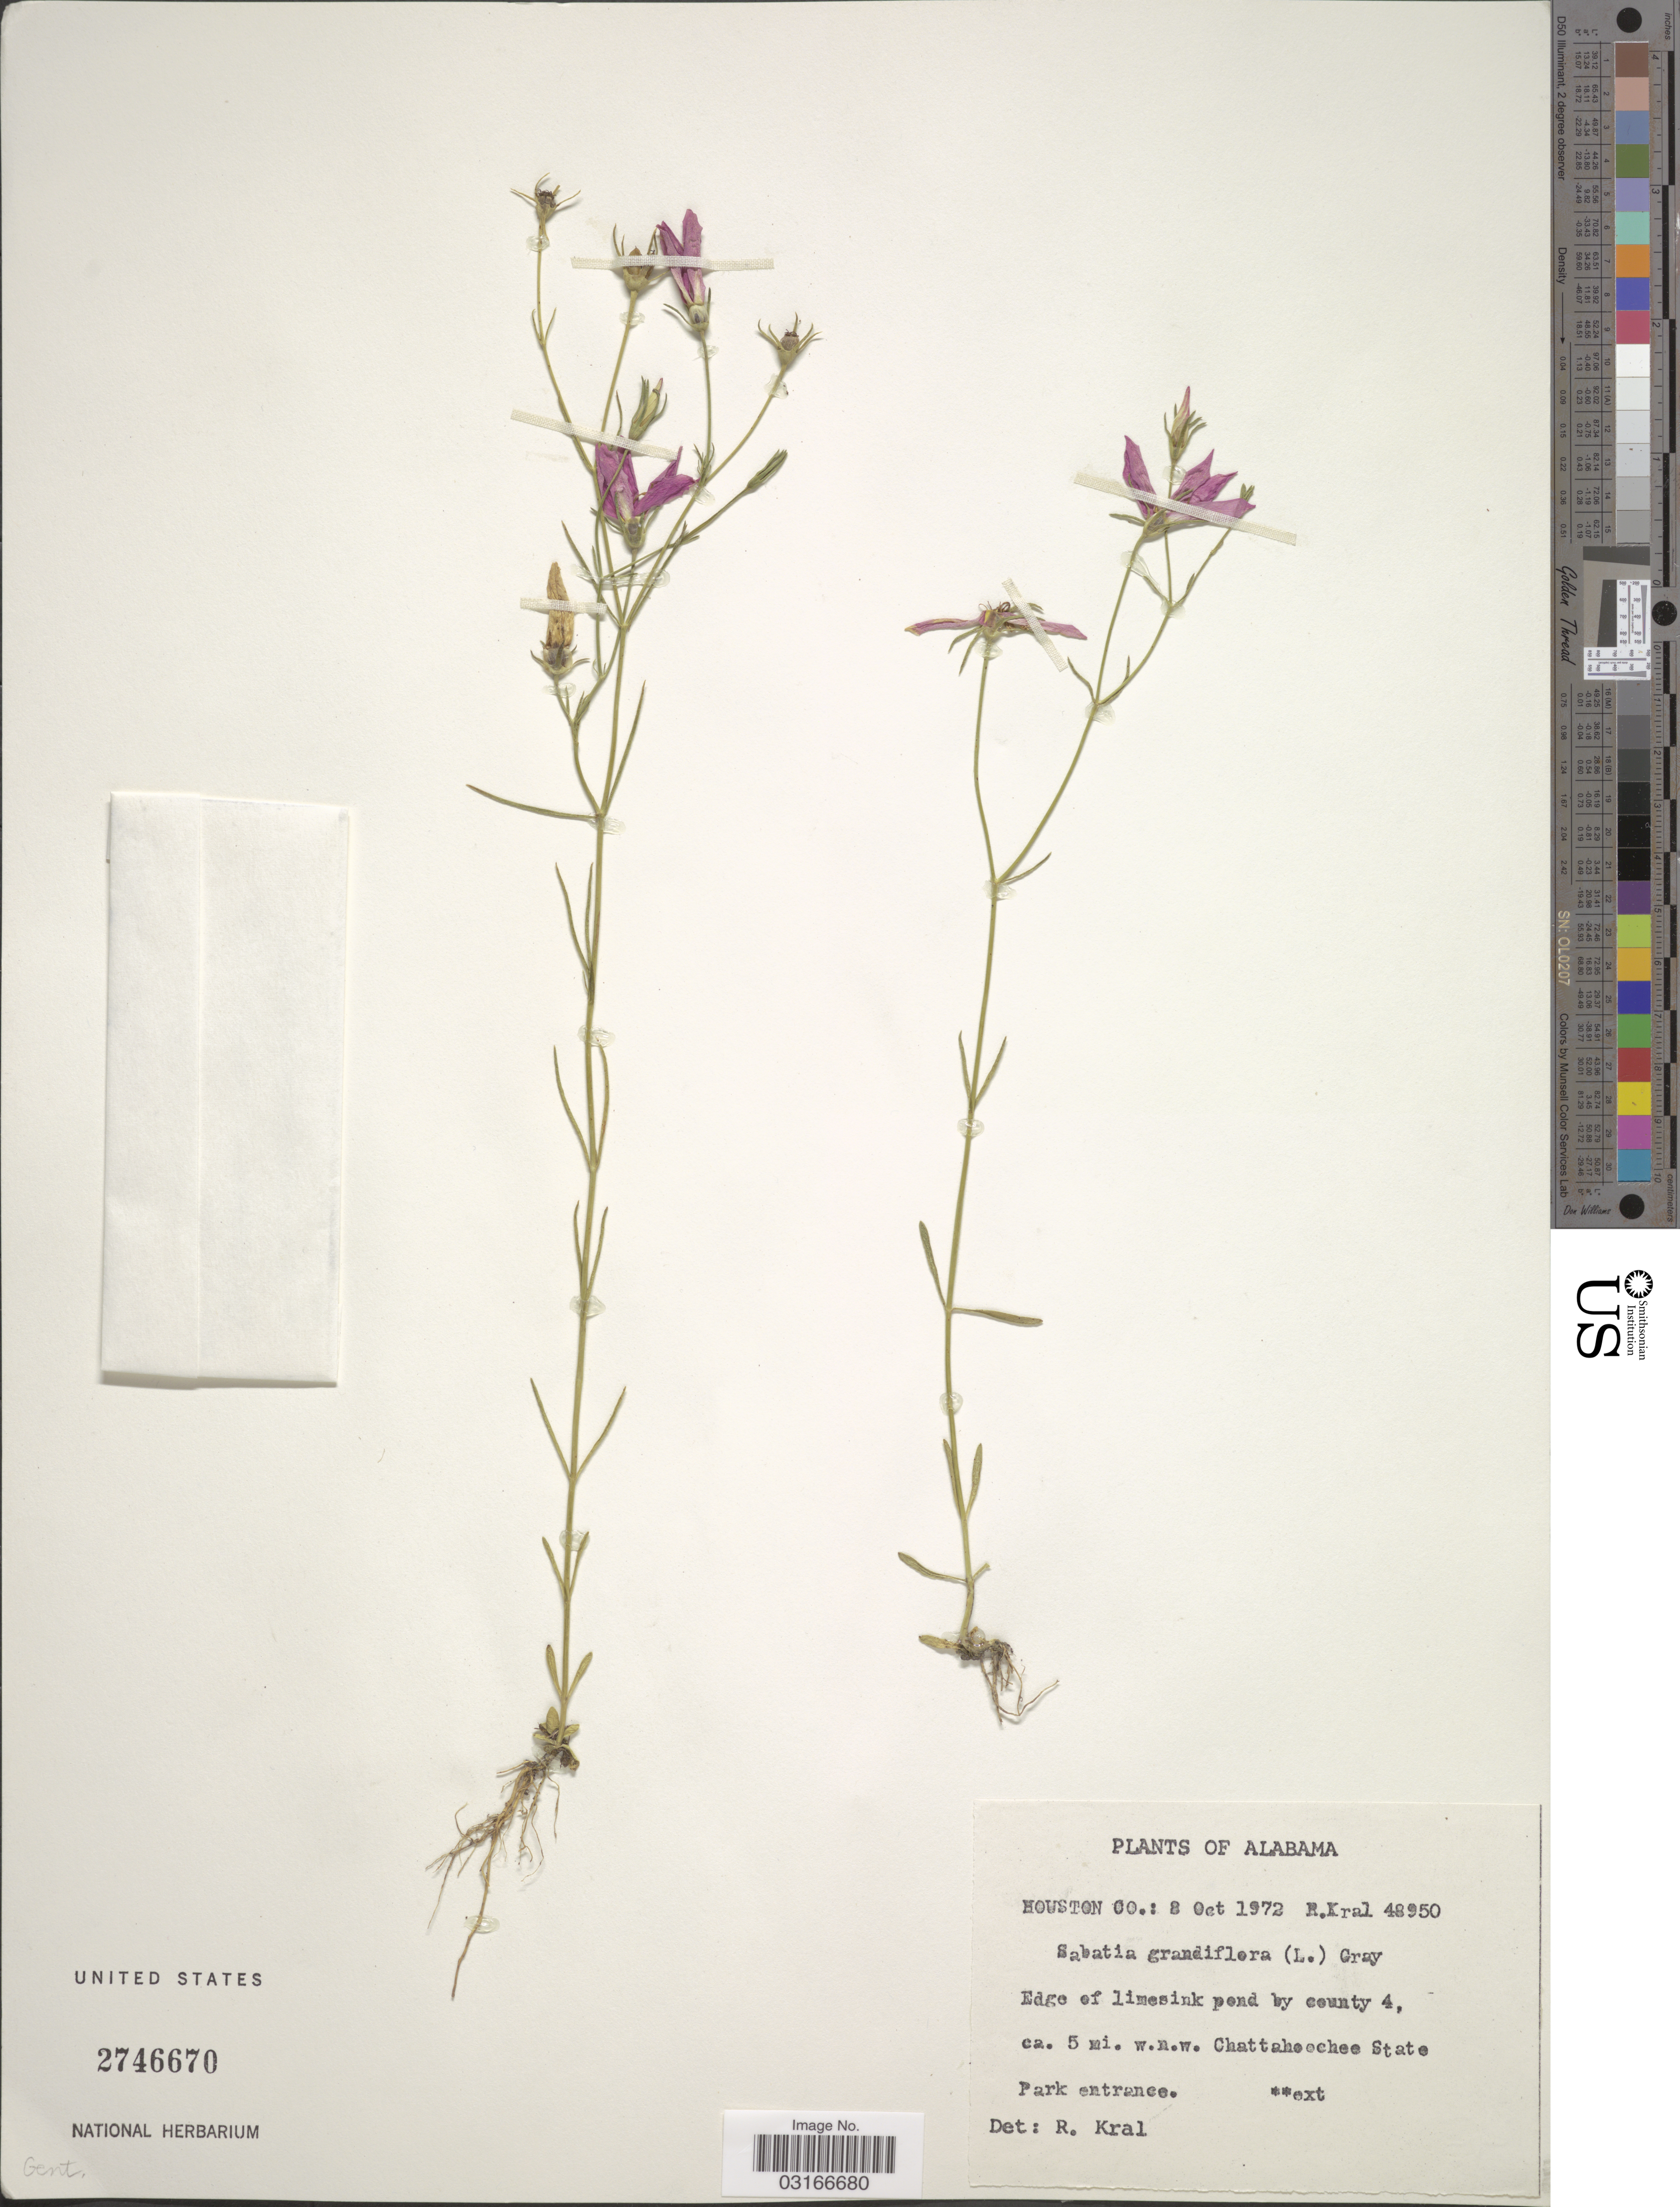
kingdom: Plantae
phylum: Tracheophyta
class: Magnoliopsida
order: Gentianales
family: Gentianaceae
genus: Sabatia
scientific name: Sabatia grandiflora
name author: (A. Gray) Small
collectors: R. Kral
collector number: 48950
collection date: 1972-10-08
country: United States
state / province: Alabama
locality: Houston Co. Edge of limesink pond by county 4, ca. 5 mi. w. n. w. Chattahoochee State Park entrance.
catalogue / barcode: US 2746670